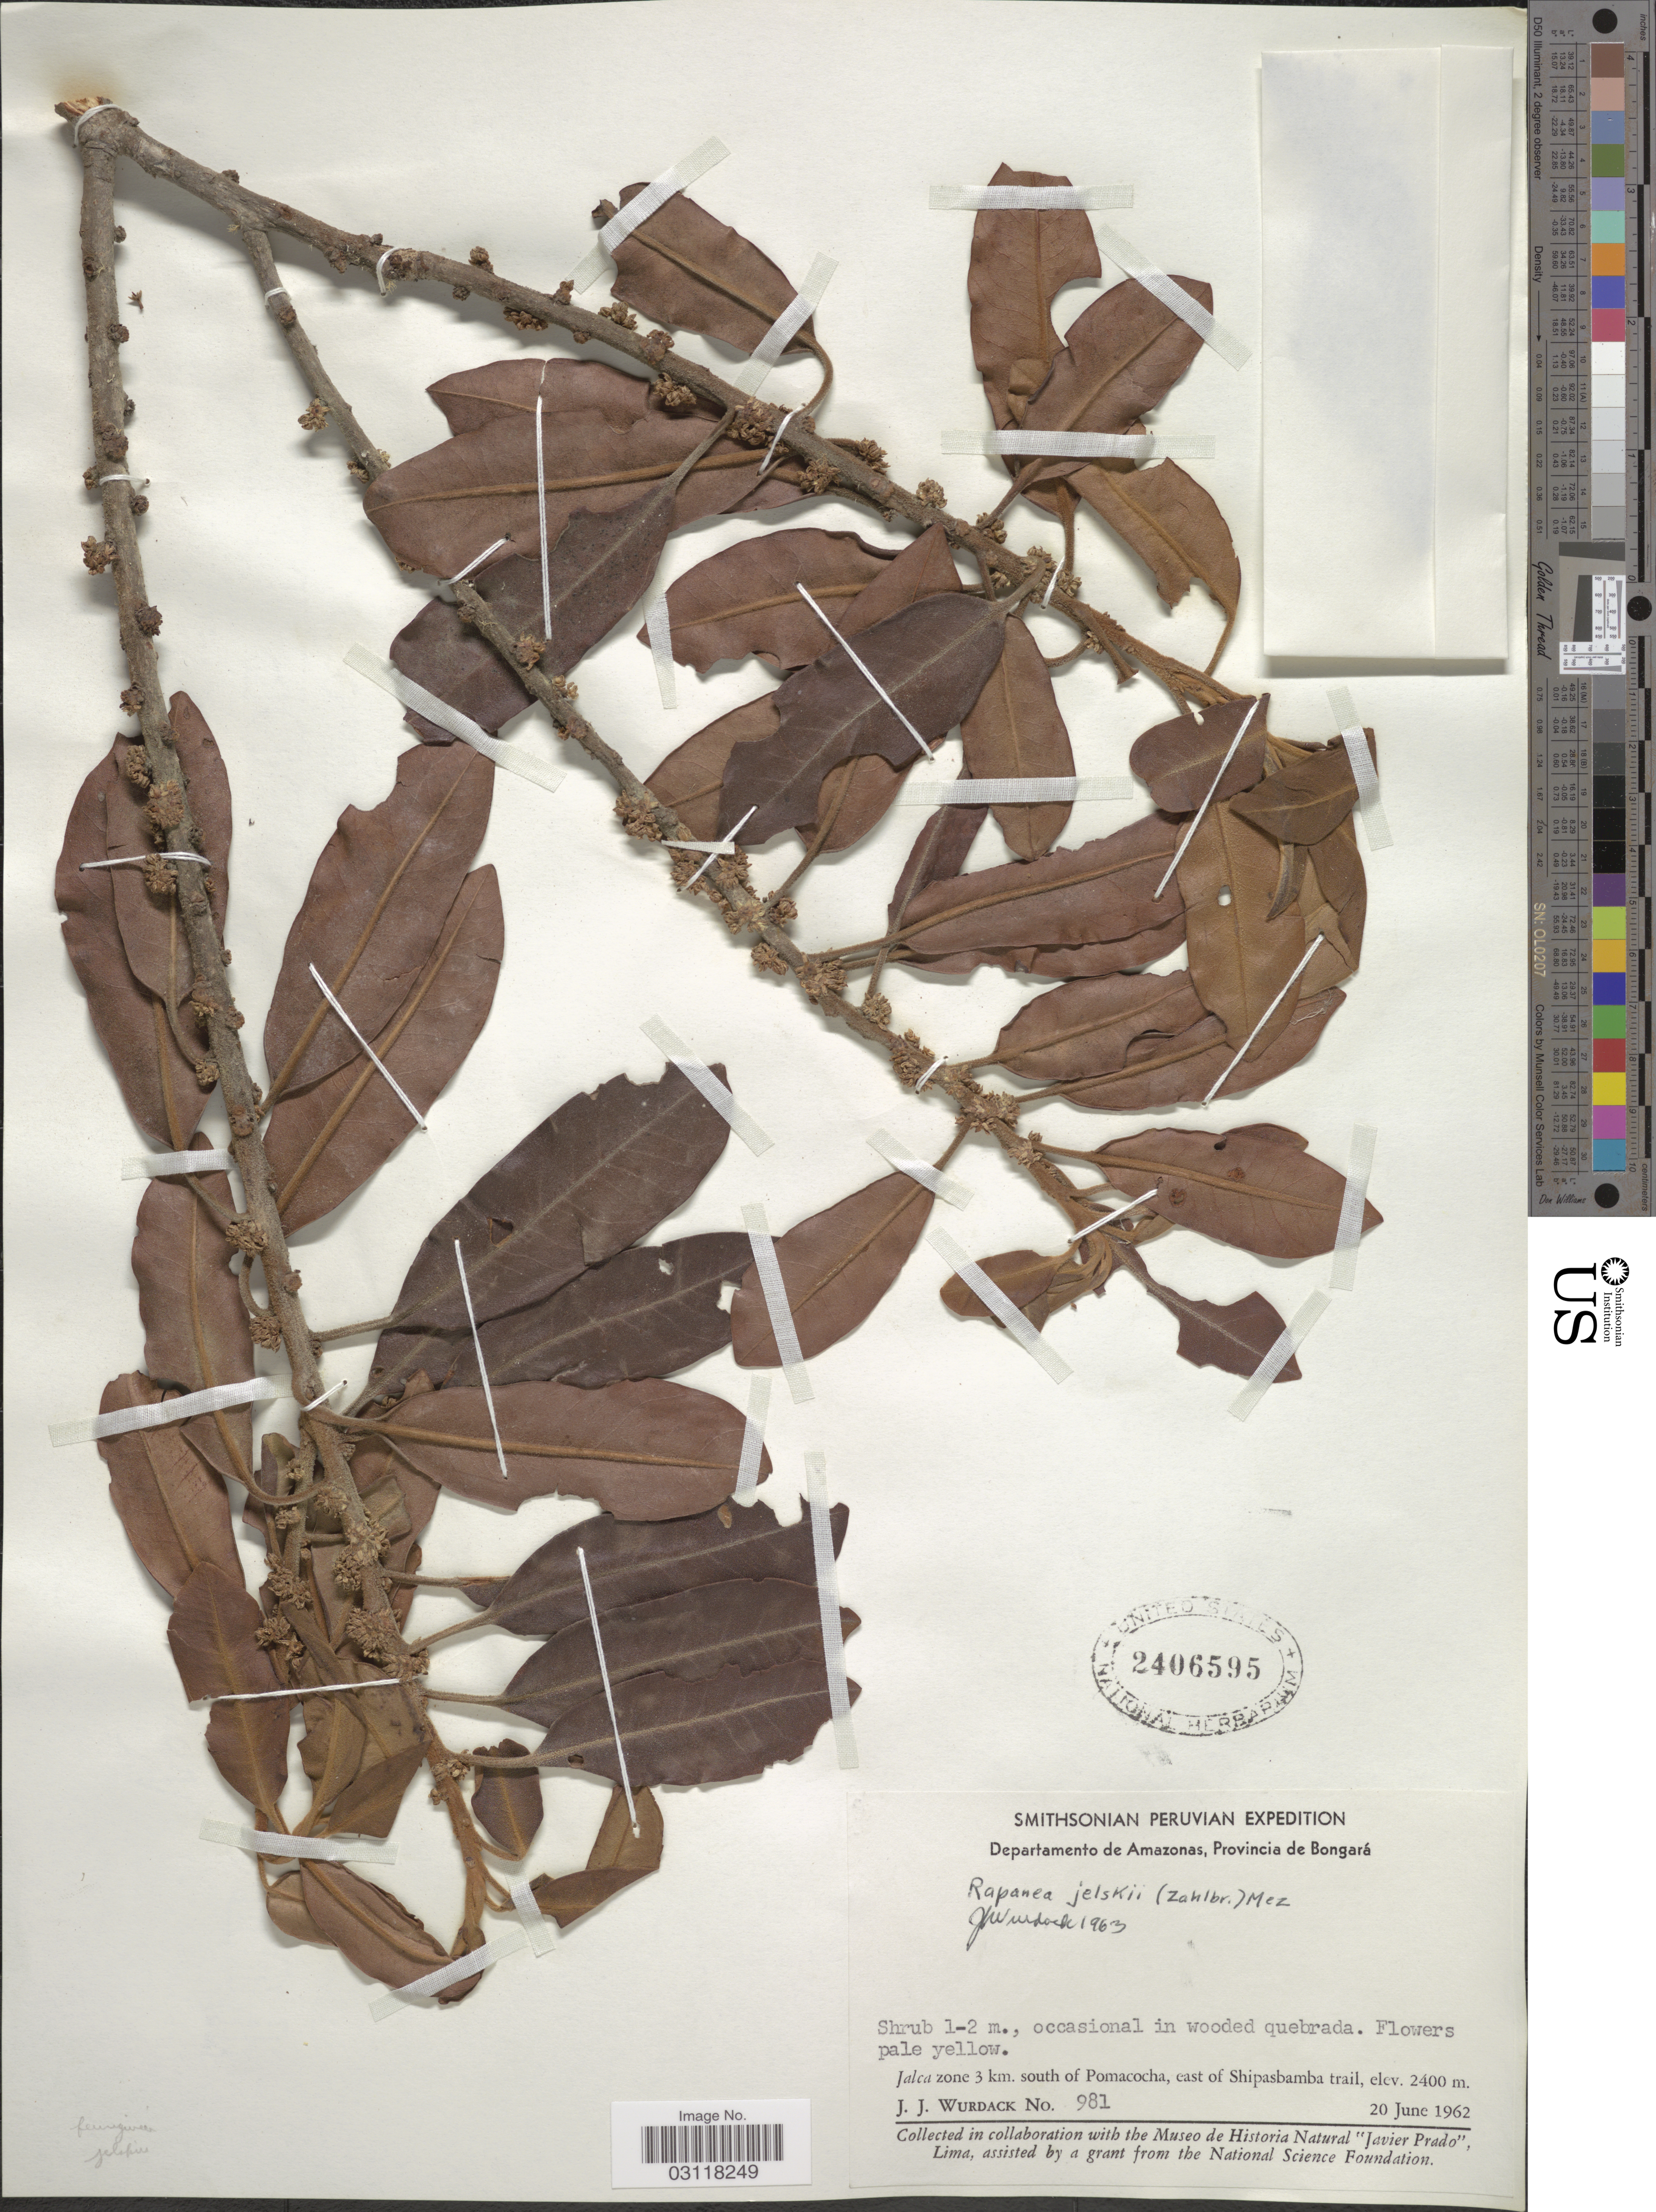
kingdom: Plantae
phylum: Tracheophyta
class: Magnoliopsida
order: Ericales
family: Primulaceae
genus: Rapanea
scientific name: Rapanea jelskii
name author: Mez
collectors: J. J. Wurdack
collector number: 981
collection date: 1962-06-20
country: Peru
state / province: Amazonas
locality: Departamento de Amazonas, Provincia de Bongará. Jalca zone 3 km. south of Pomacocha, east of Shipasbamba trail.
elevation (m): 2400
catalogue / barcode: US 2406595